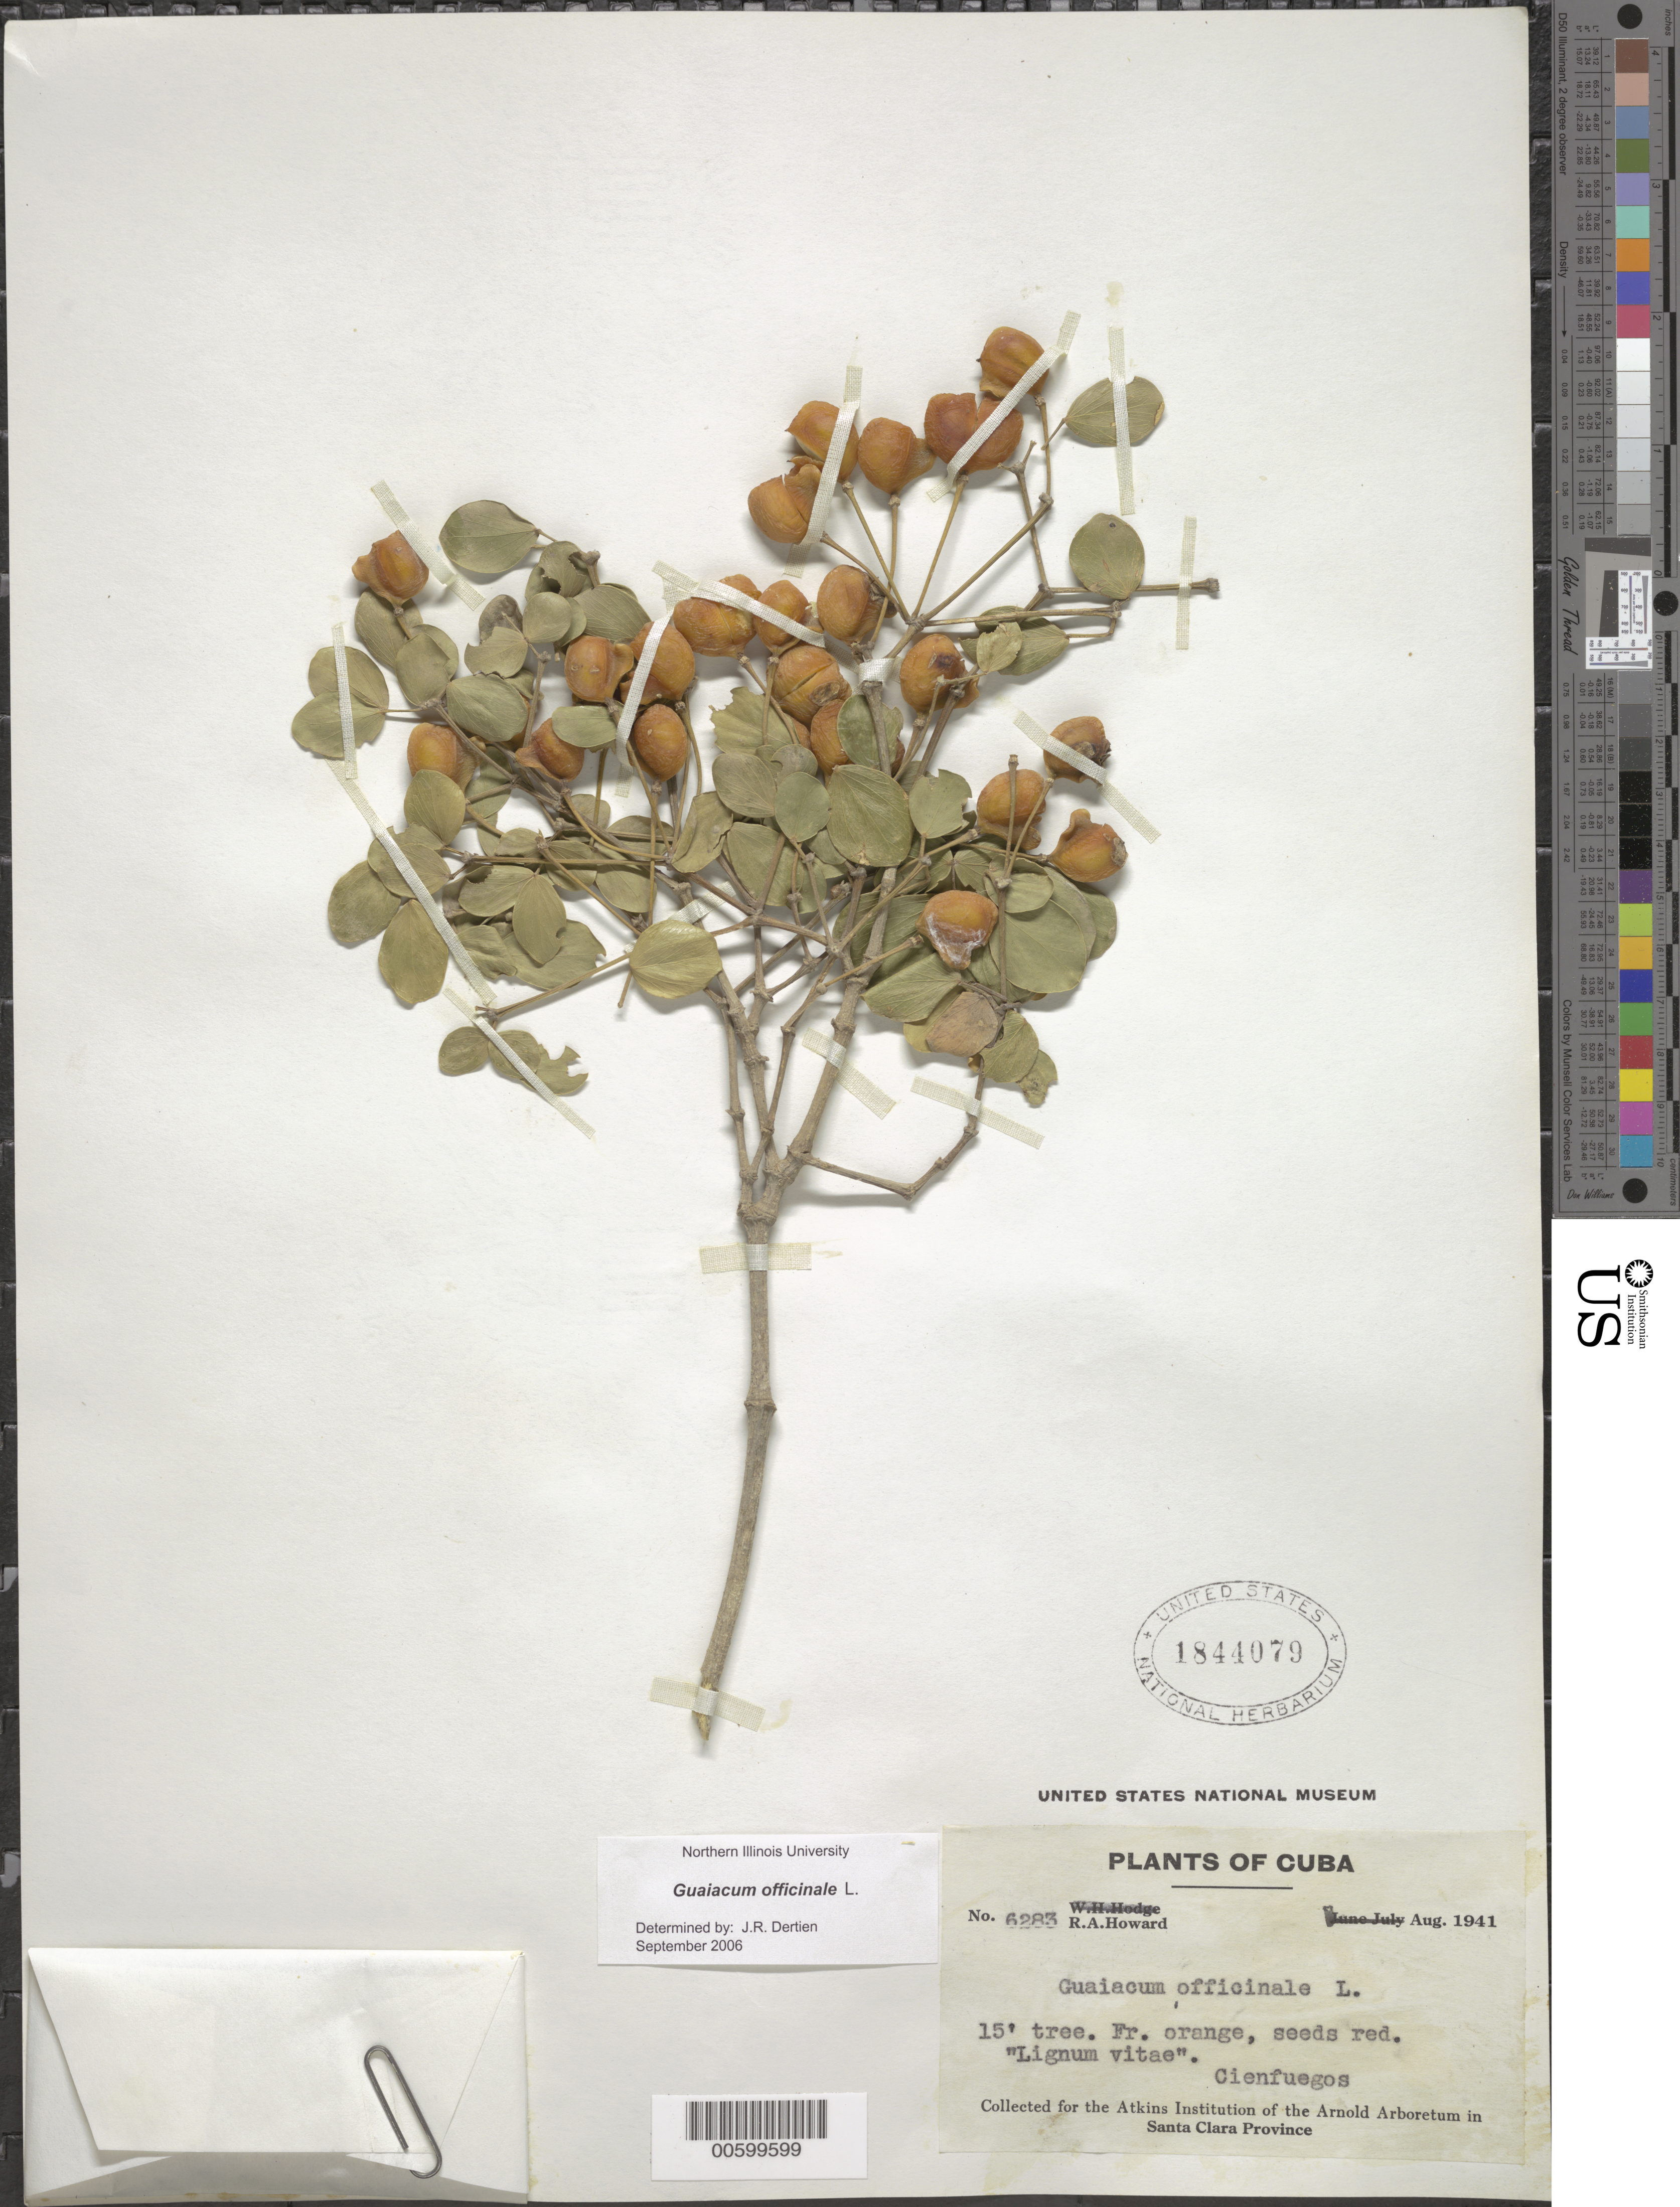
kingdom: Plantae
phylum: Tracheophyta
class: Magnoliopsida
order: Zygophyllales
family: Zygophyllaceae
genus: Guaiacum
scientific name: Guaiacum officinale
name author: L.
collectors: R. A. Howard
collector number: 6283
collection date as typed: Aug 1941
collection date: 1941-08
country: Cuba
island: Greater Antilles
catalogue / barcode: US 1844079